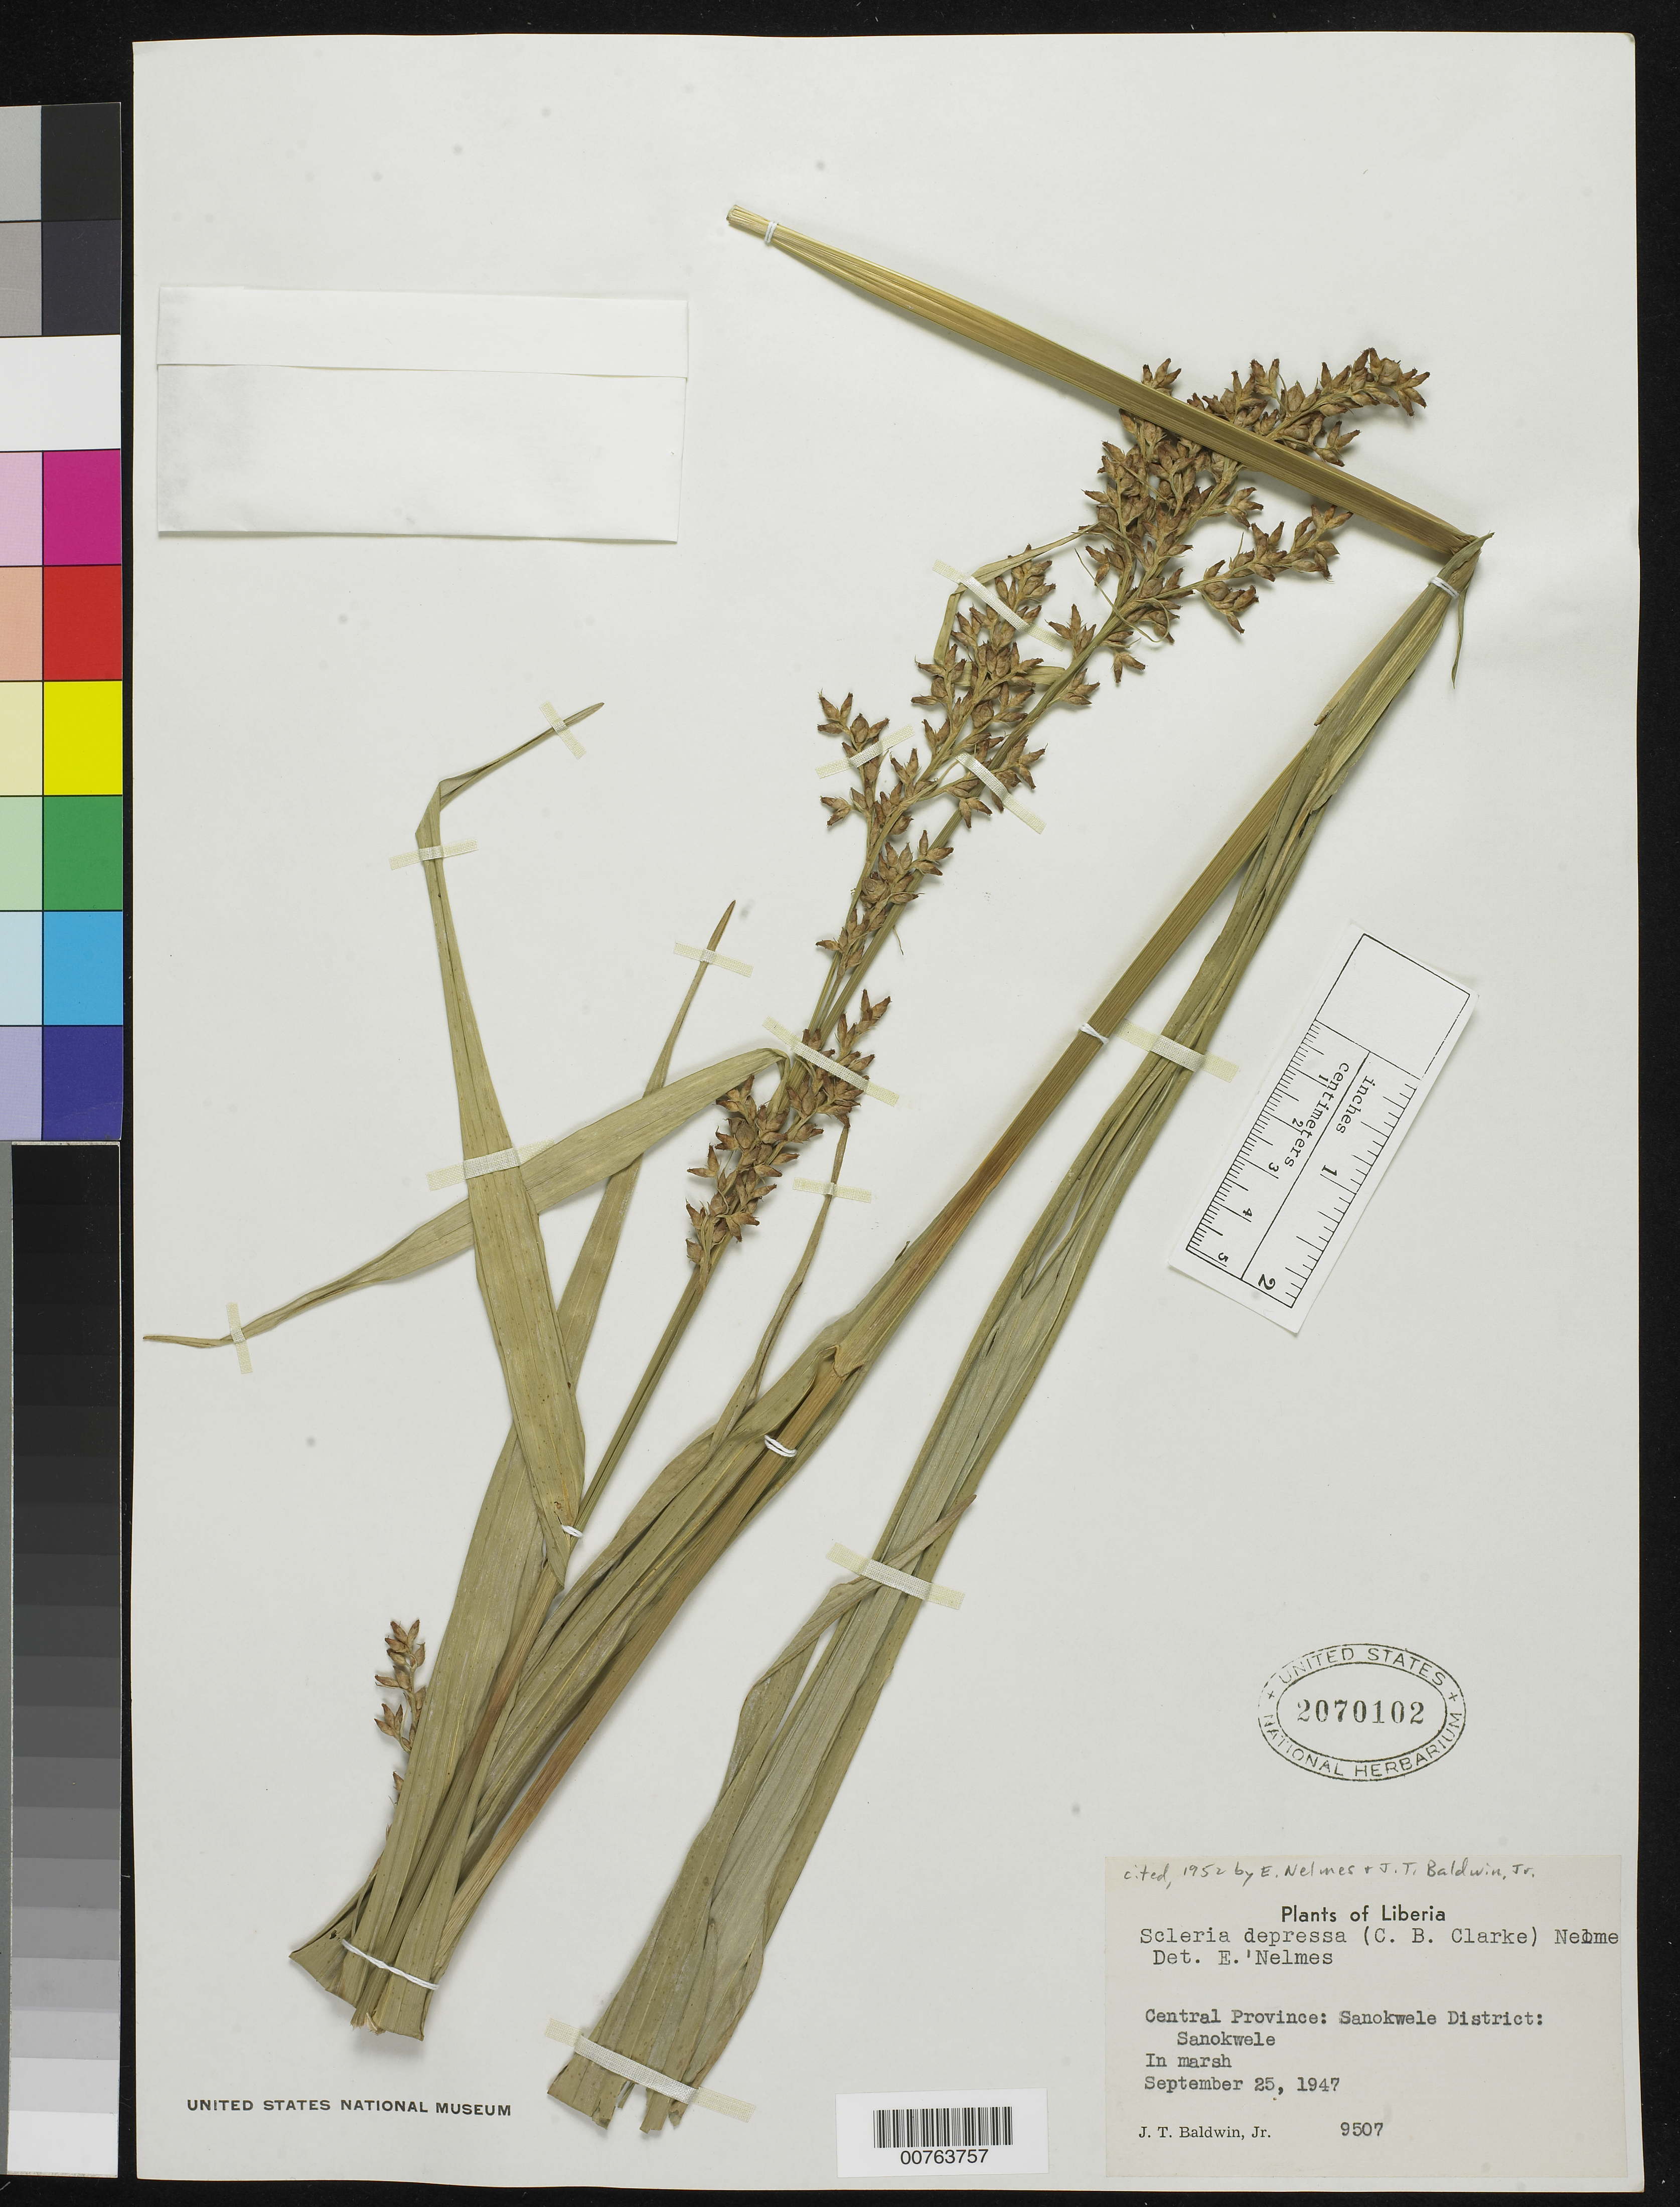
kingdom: Plantae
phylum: Tracheophyta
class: Liliopsida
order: Poales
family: Cyperaceae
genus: Scleria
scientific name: Scleria depressa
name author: (C.B. Clarke) Nelmes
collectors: J. T. Baldwin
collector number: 9507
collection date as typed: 25 Sep 1947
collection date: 1947-09-25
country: Liberia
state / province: Nimba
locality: Central Province: Sanokwele District, Sanokwele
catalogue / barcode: US 2070102